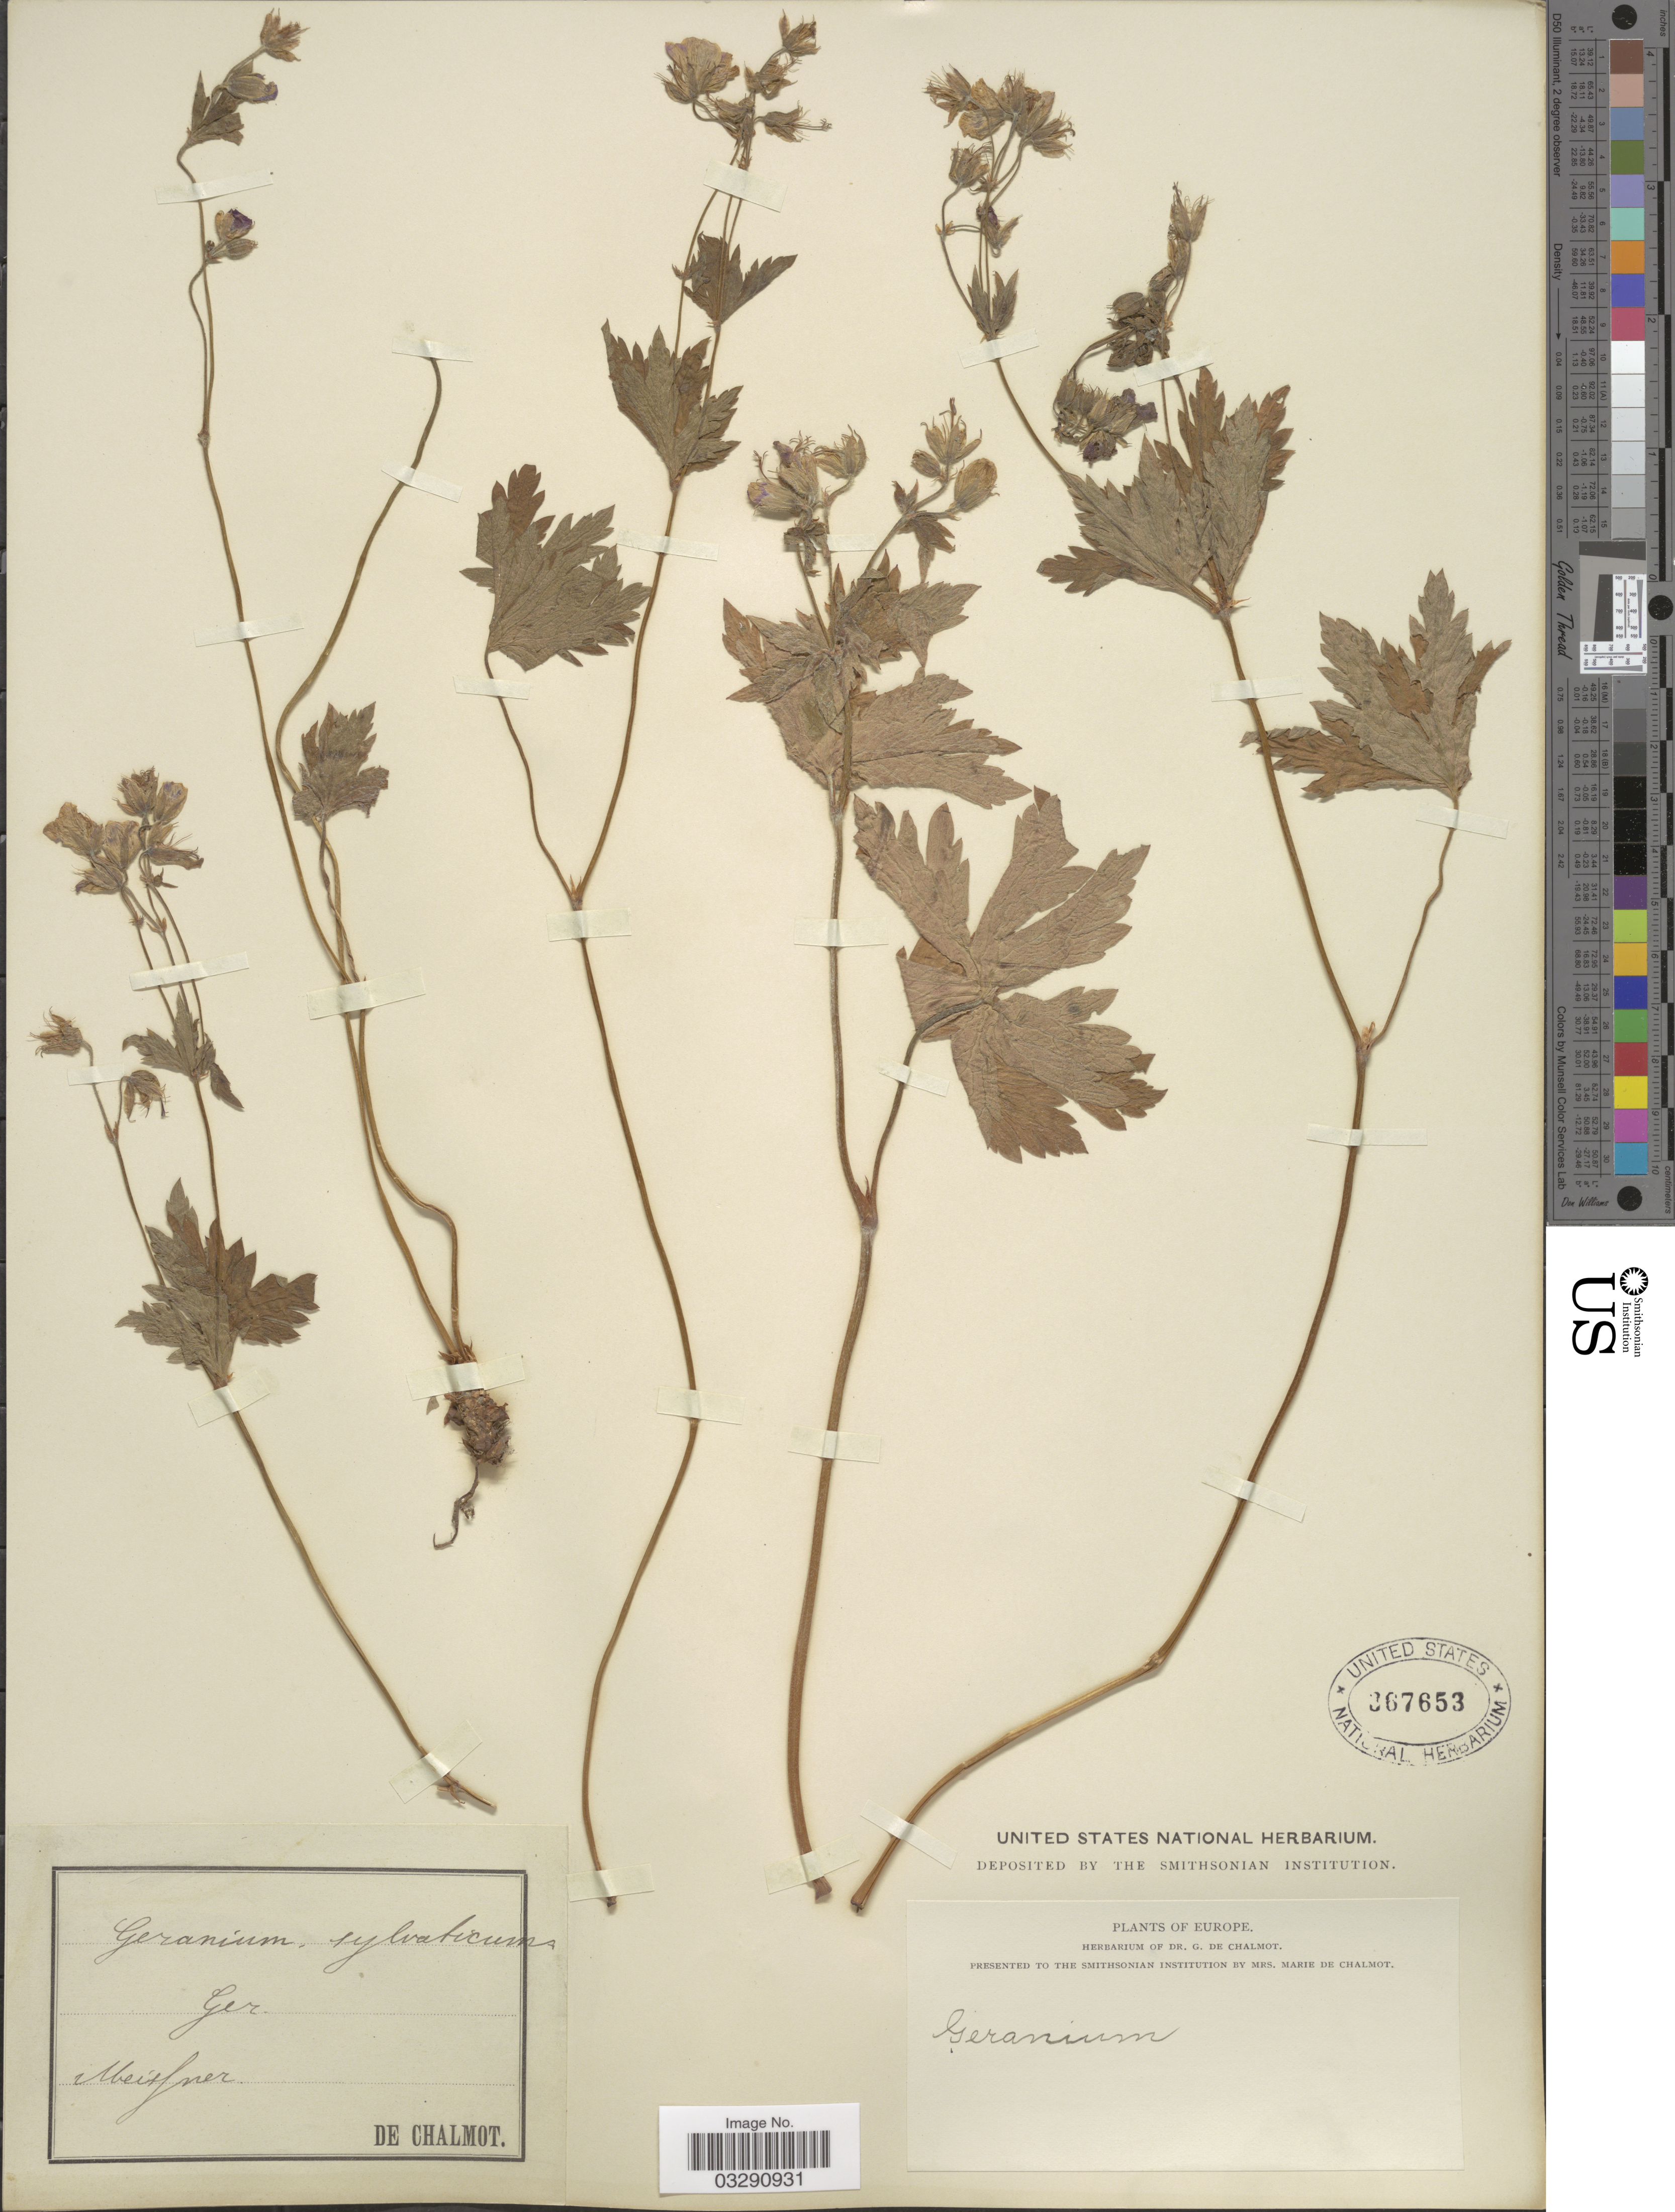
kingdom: Plantae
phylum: Tracheophyta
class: Magnoliopsida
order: Geraniales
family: Geraniaceae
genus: Geranium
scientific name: Geranium silvaticum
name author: L.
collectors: G. de Chalmot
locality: Meissner.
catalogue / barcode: US 367653